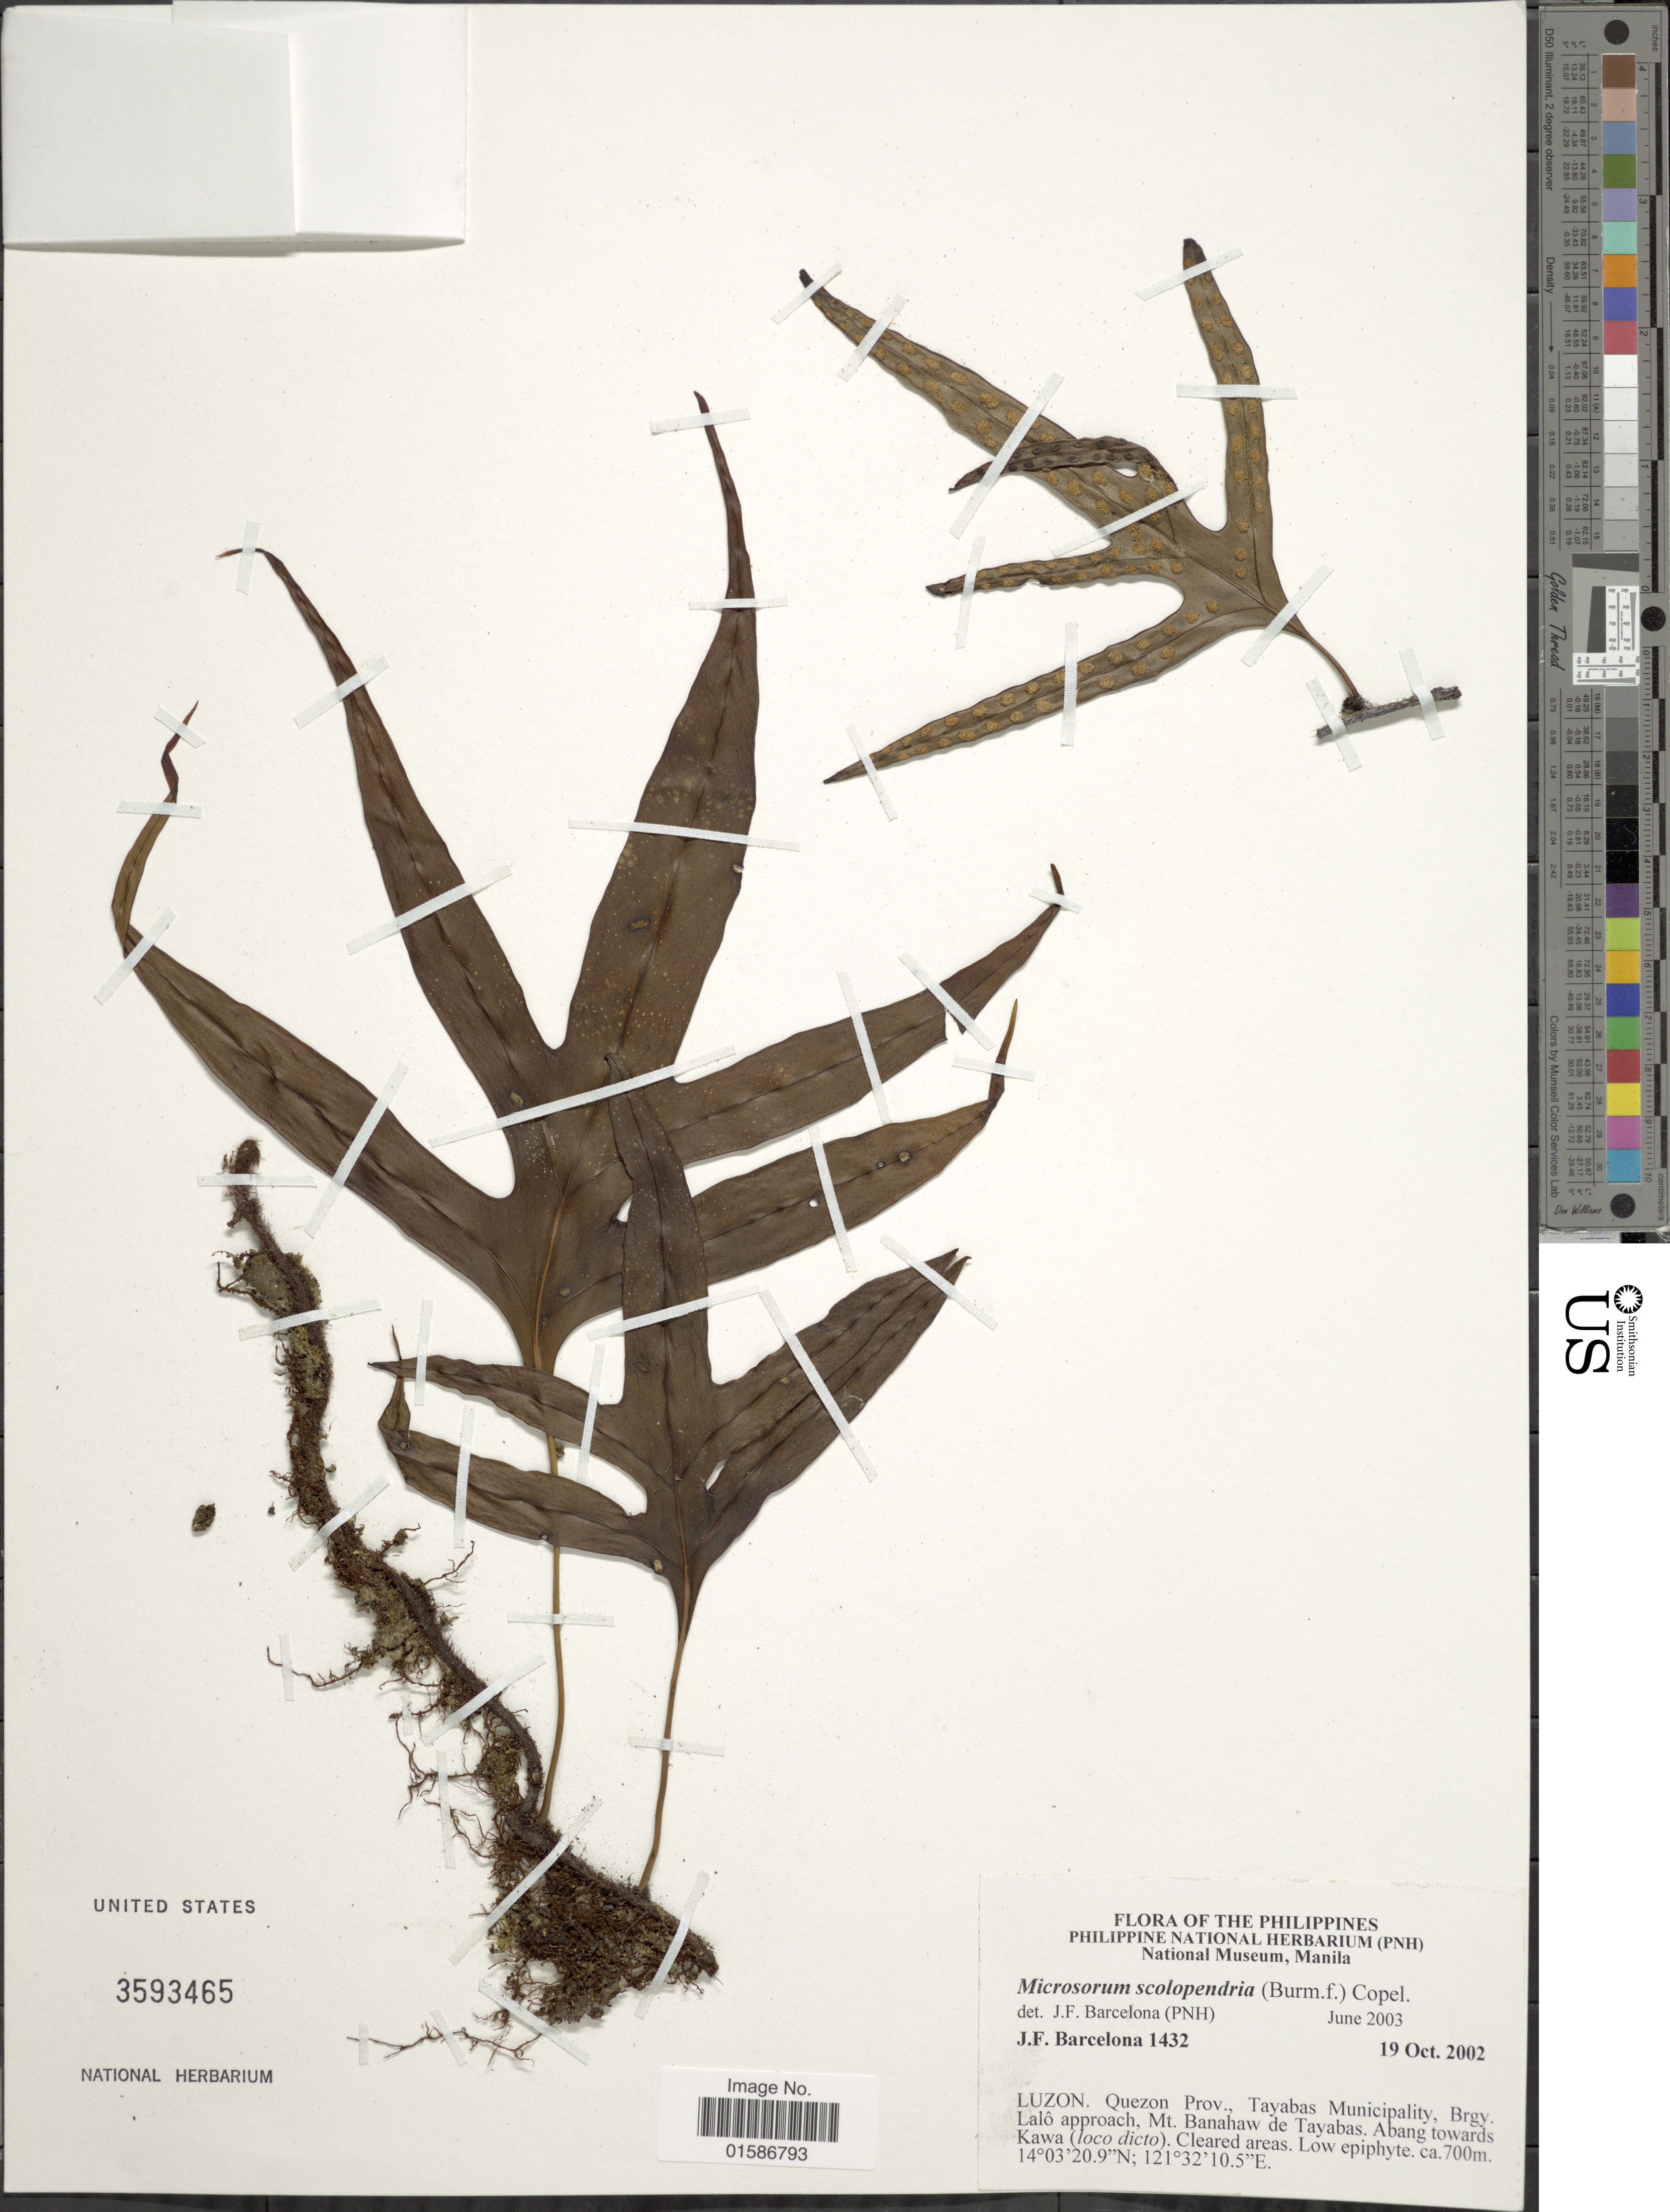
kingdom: Plantae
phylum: Tracheophyta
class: Polypodiopsida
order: Polypodiales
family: Polypodiaceae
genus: Microsorum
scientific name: Microsorum scolopendria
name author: (Burm. f.) Copel.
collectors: J. F. Barcelona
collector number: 1432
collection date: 2002-10-19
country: Philippines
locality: Luzon, Quezon Prov., Tayabas Municipality, Brgy. Lalô approacg, Mt Banahaw de Tayabas, Abang towards Kawa (loco dicto)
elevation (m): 700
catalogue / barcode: US 3593465